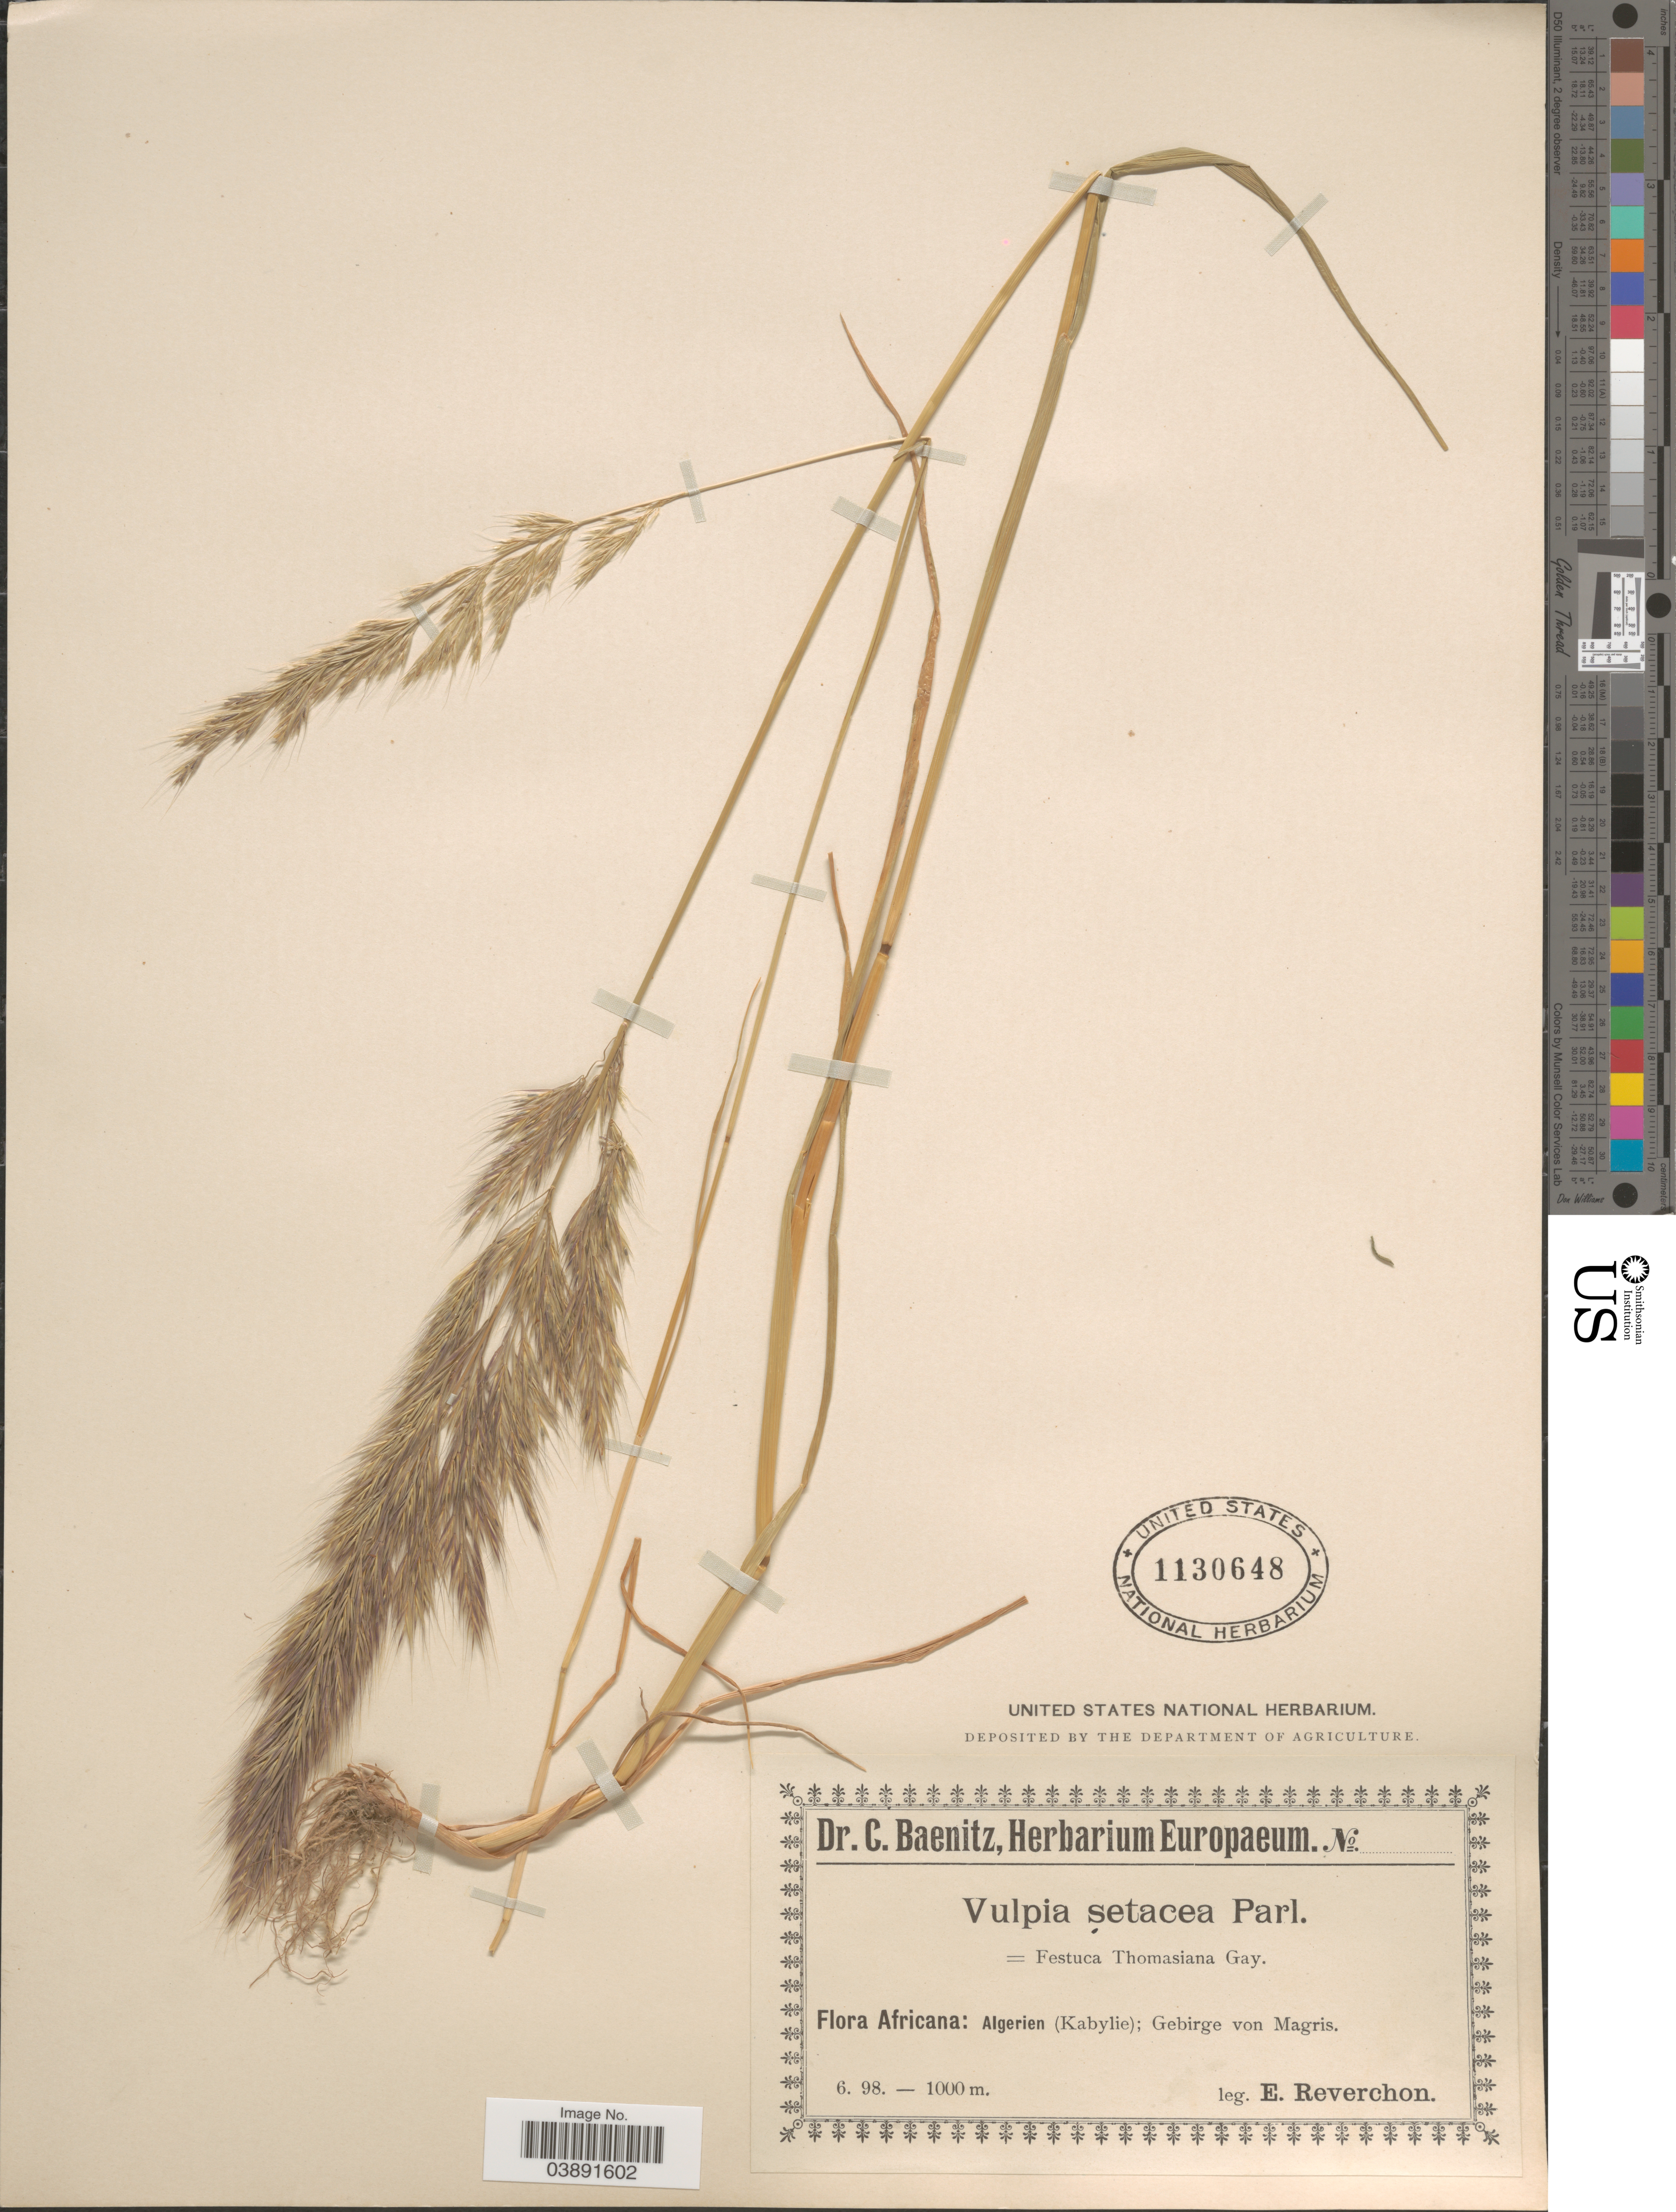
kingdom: Plantae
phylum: Tracheophyta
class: Liliopsida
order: Poales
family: Poaceae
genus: Festuca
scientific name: Festuca sicula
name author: C. Presl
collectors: E. Reverchon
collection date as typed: Transcribed d/m/y: /6/98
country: Algeria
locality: (Kabylie); Gebirge von Magris.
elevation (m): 1000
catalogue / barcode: US 1130648